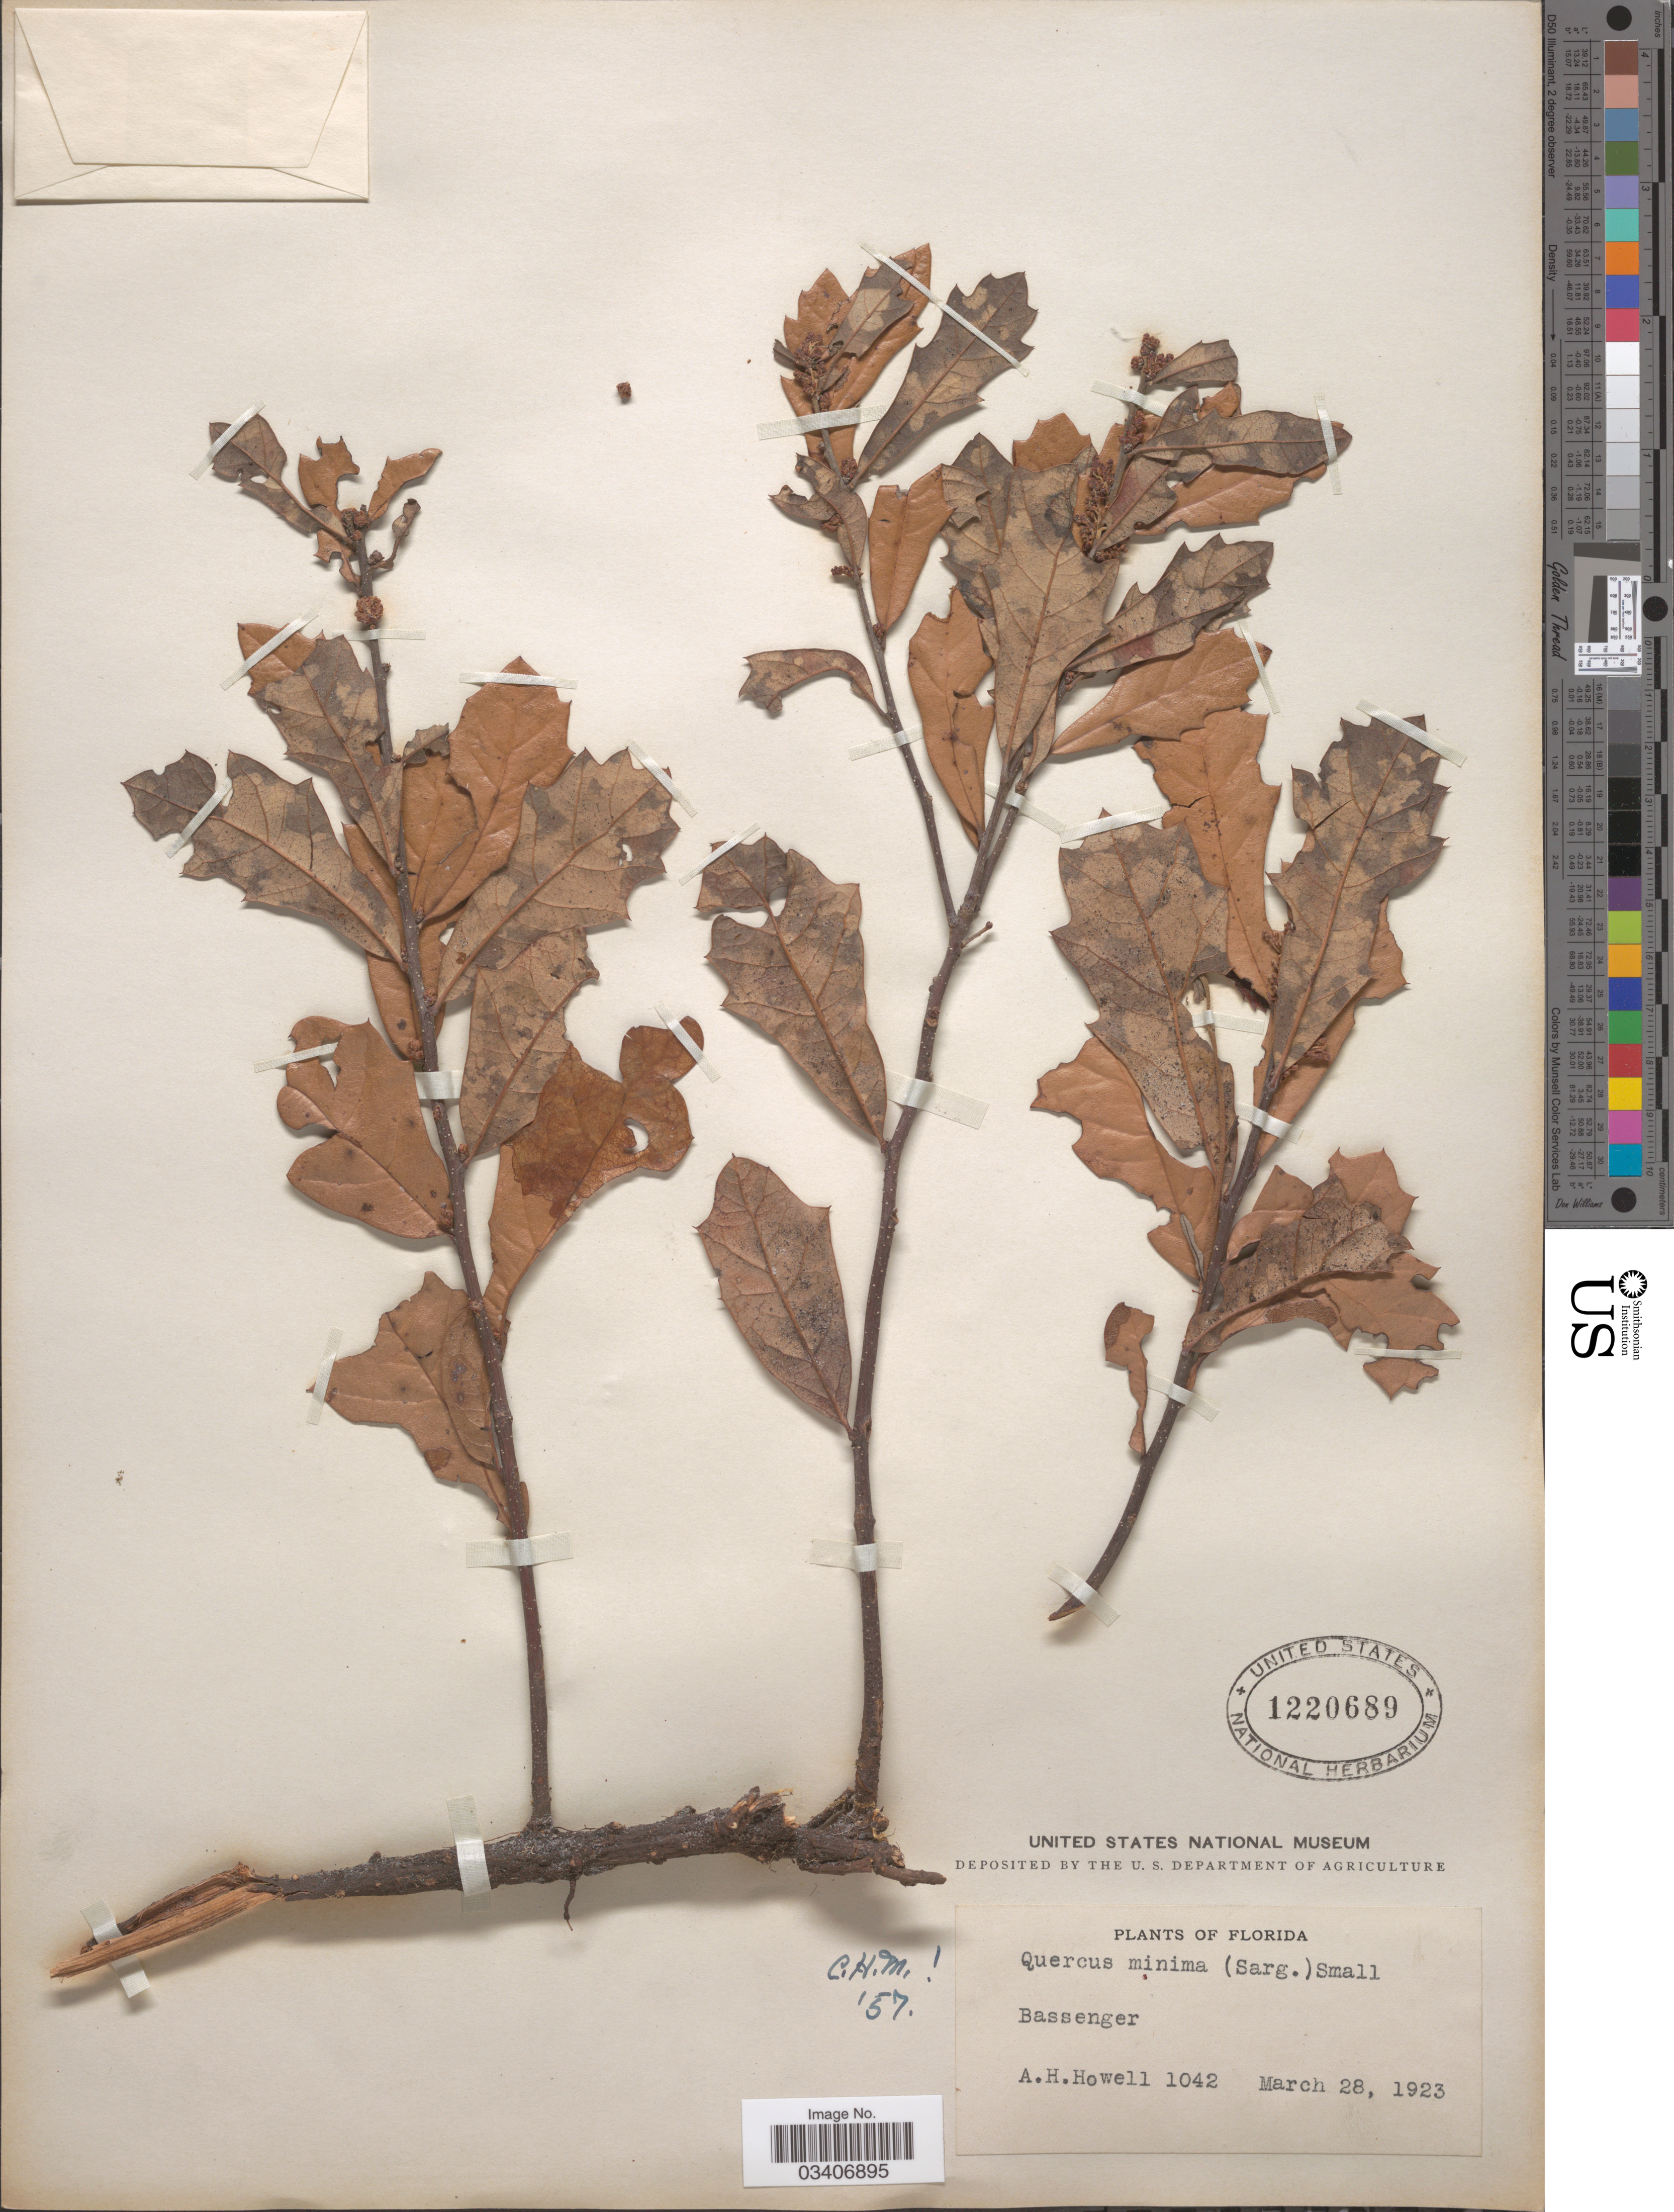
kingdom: Plantae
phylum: Tracheophyta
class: Magnoliopsida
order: Fagales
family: Fagaceae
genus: Quercus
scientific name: Quercus minima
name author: (Sarg.) Small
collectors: A. Howell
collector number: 1042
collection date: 1923-03-28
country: United States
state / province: Florida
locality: Bassenger.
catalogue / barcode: US 1220689